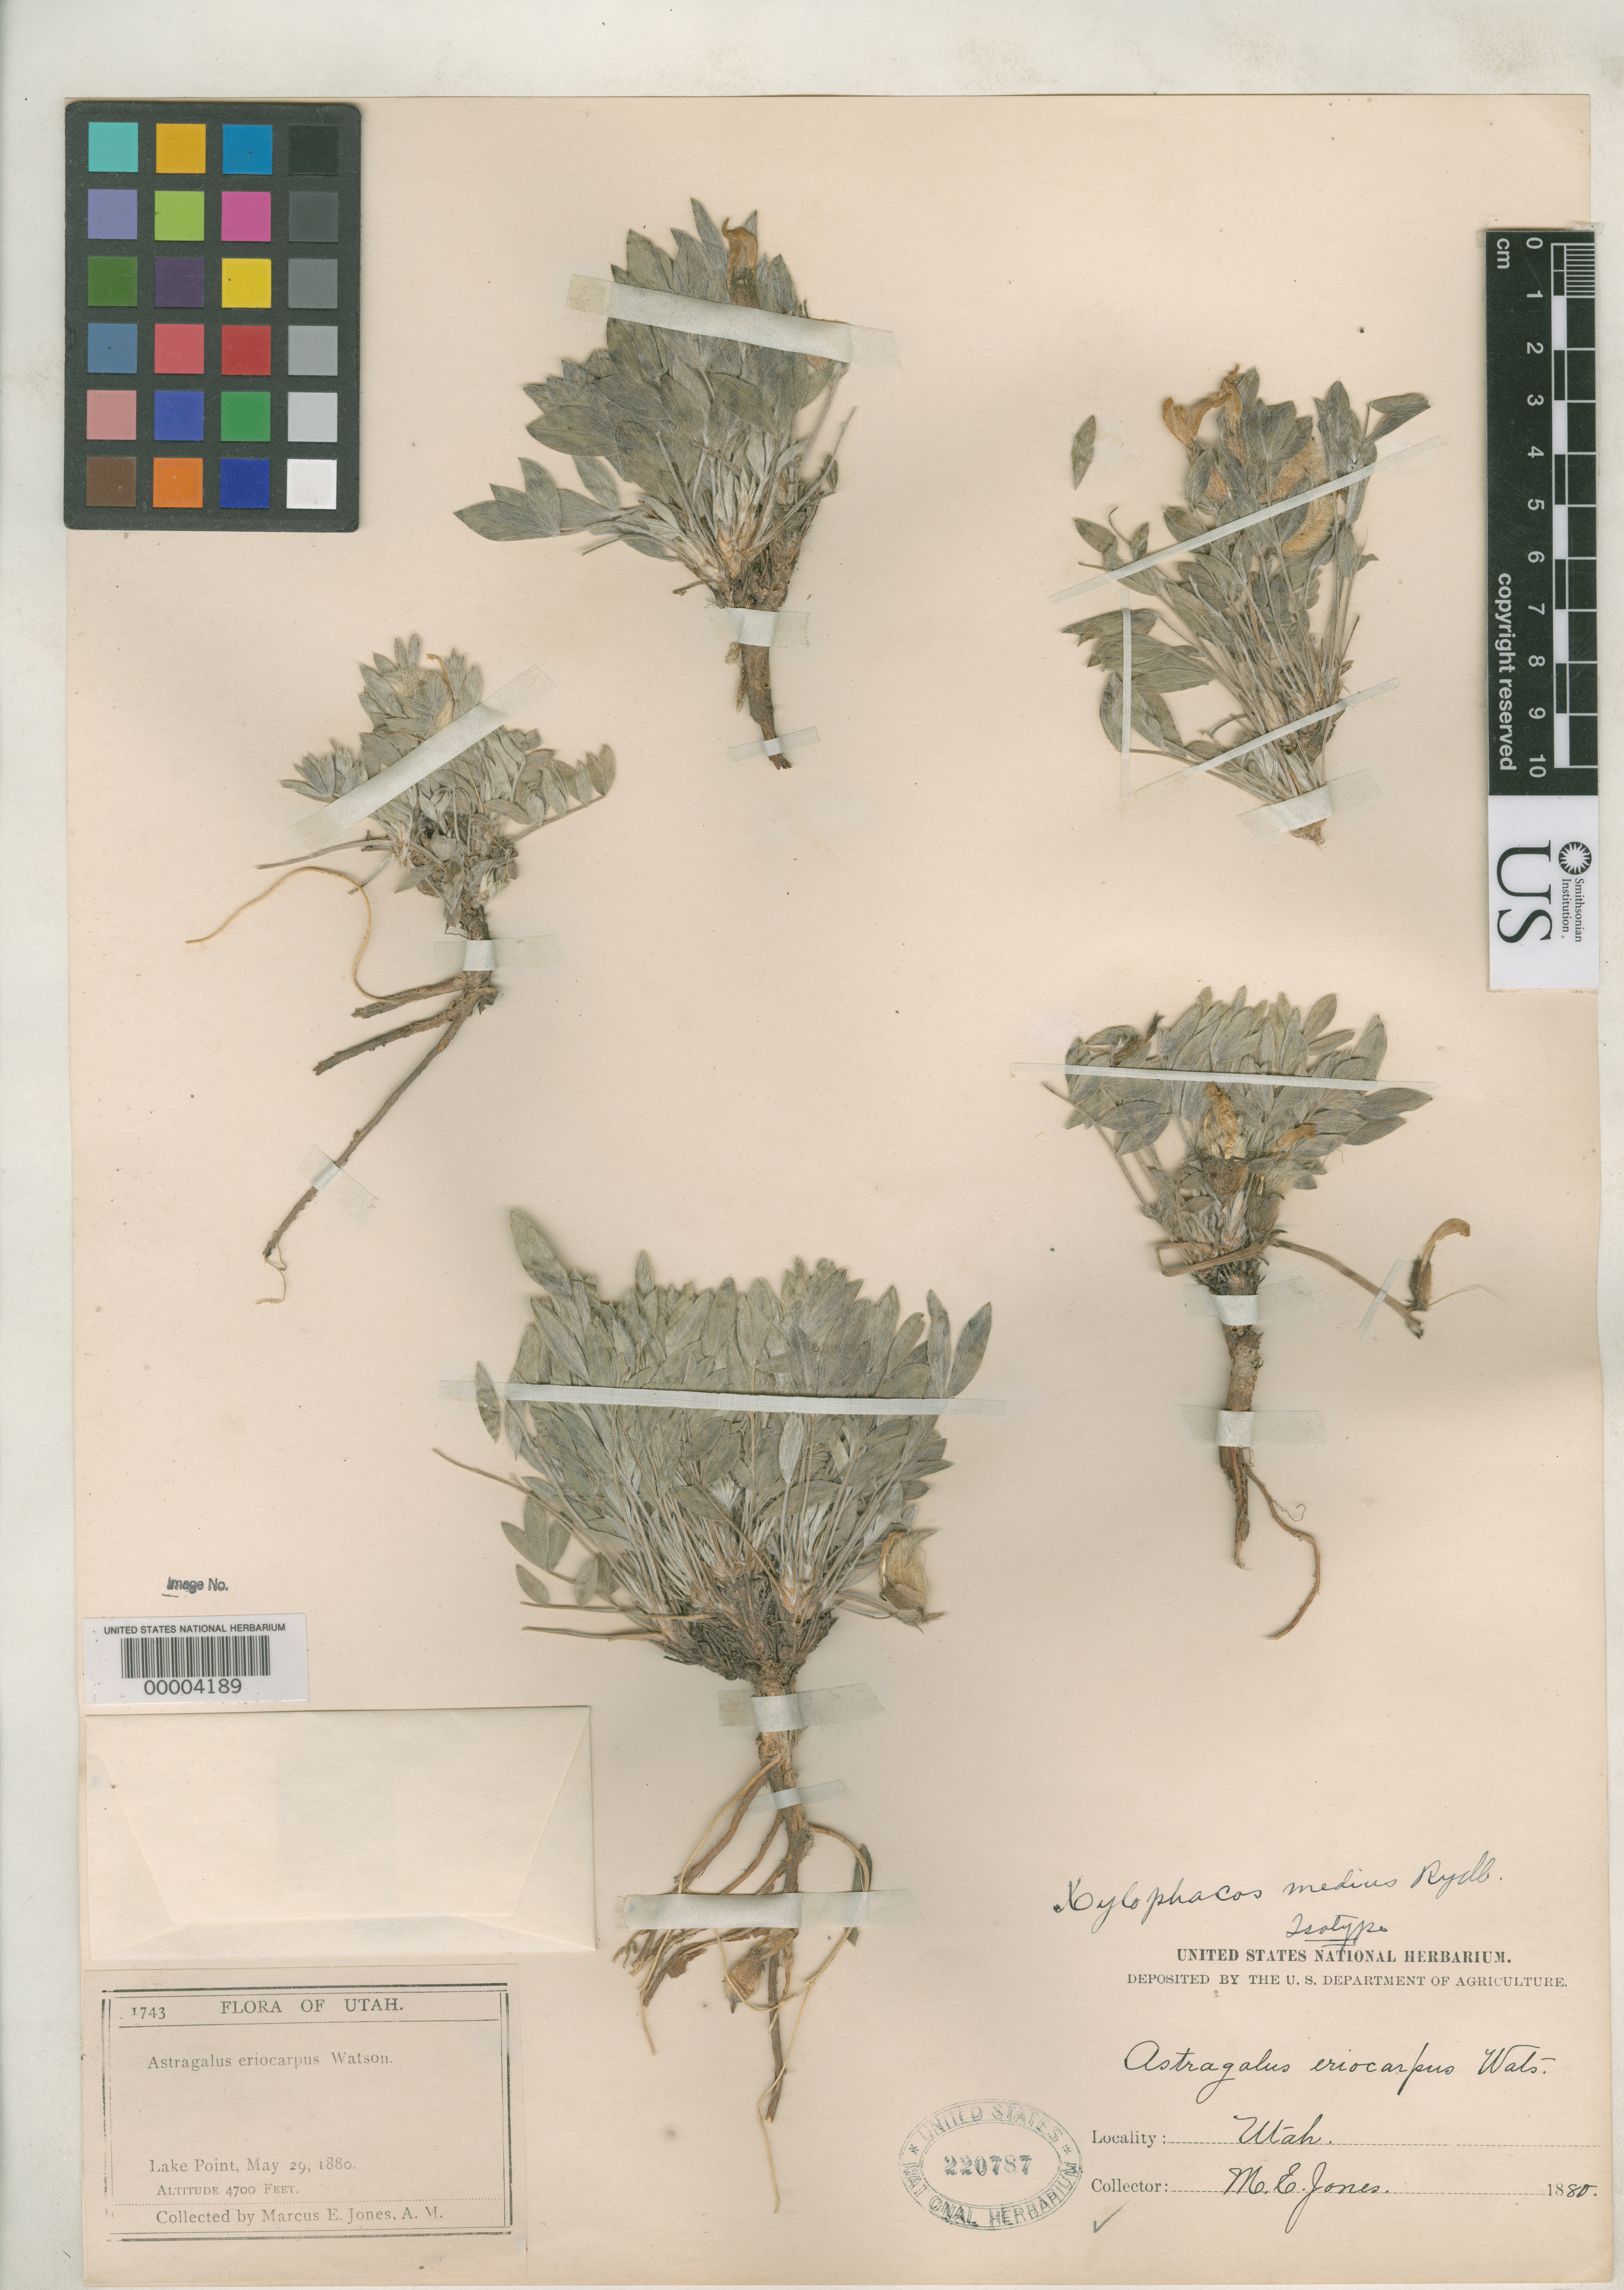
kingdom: Plantae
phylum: Tracheophyta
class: Magnoliopsida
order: Fabales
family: Fabaceae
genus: Xylophacos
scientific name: Xylophacos medius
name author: Rydb.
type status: Isotype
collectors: M. E. Jones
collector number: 1743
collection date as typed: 29 May 1880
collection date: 1880-05-29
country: United States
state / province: Utah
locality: Lake Point.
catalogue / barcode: US 220787